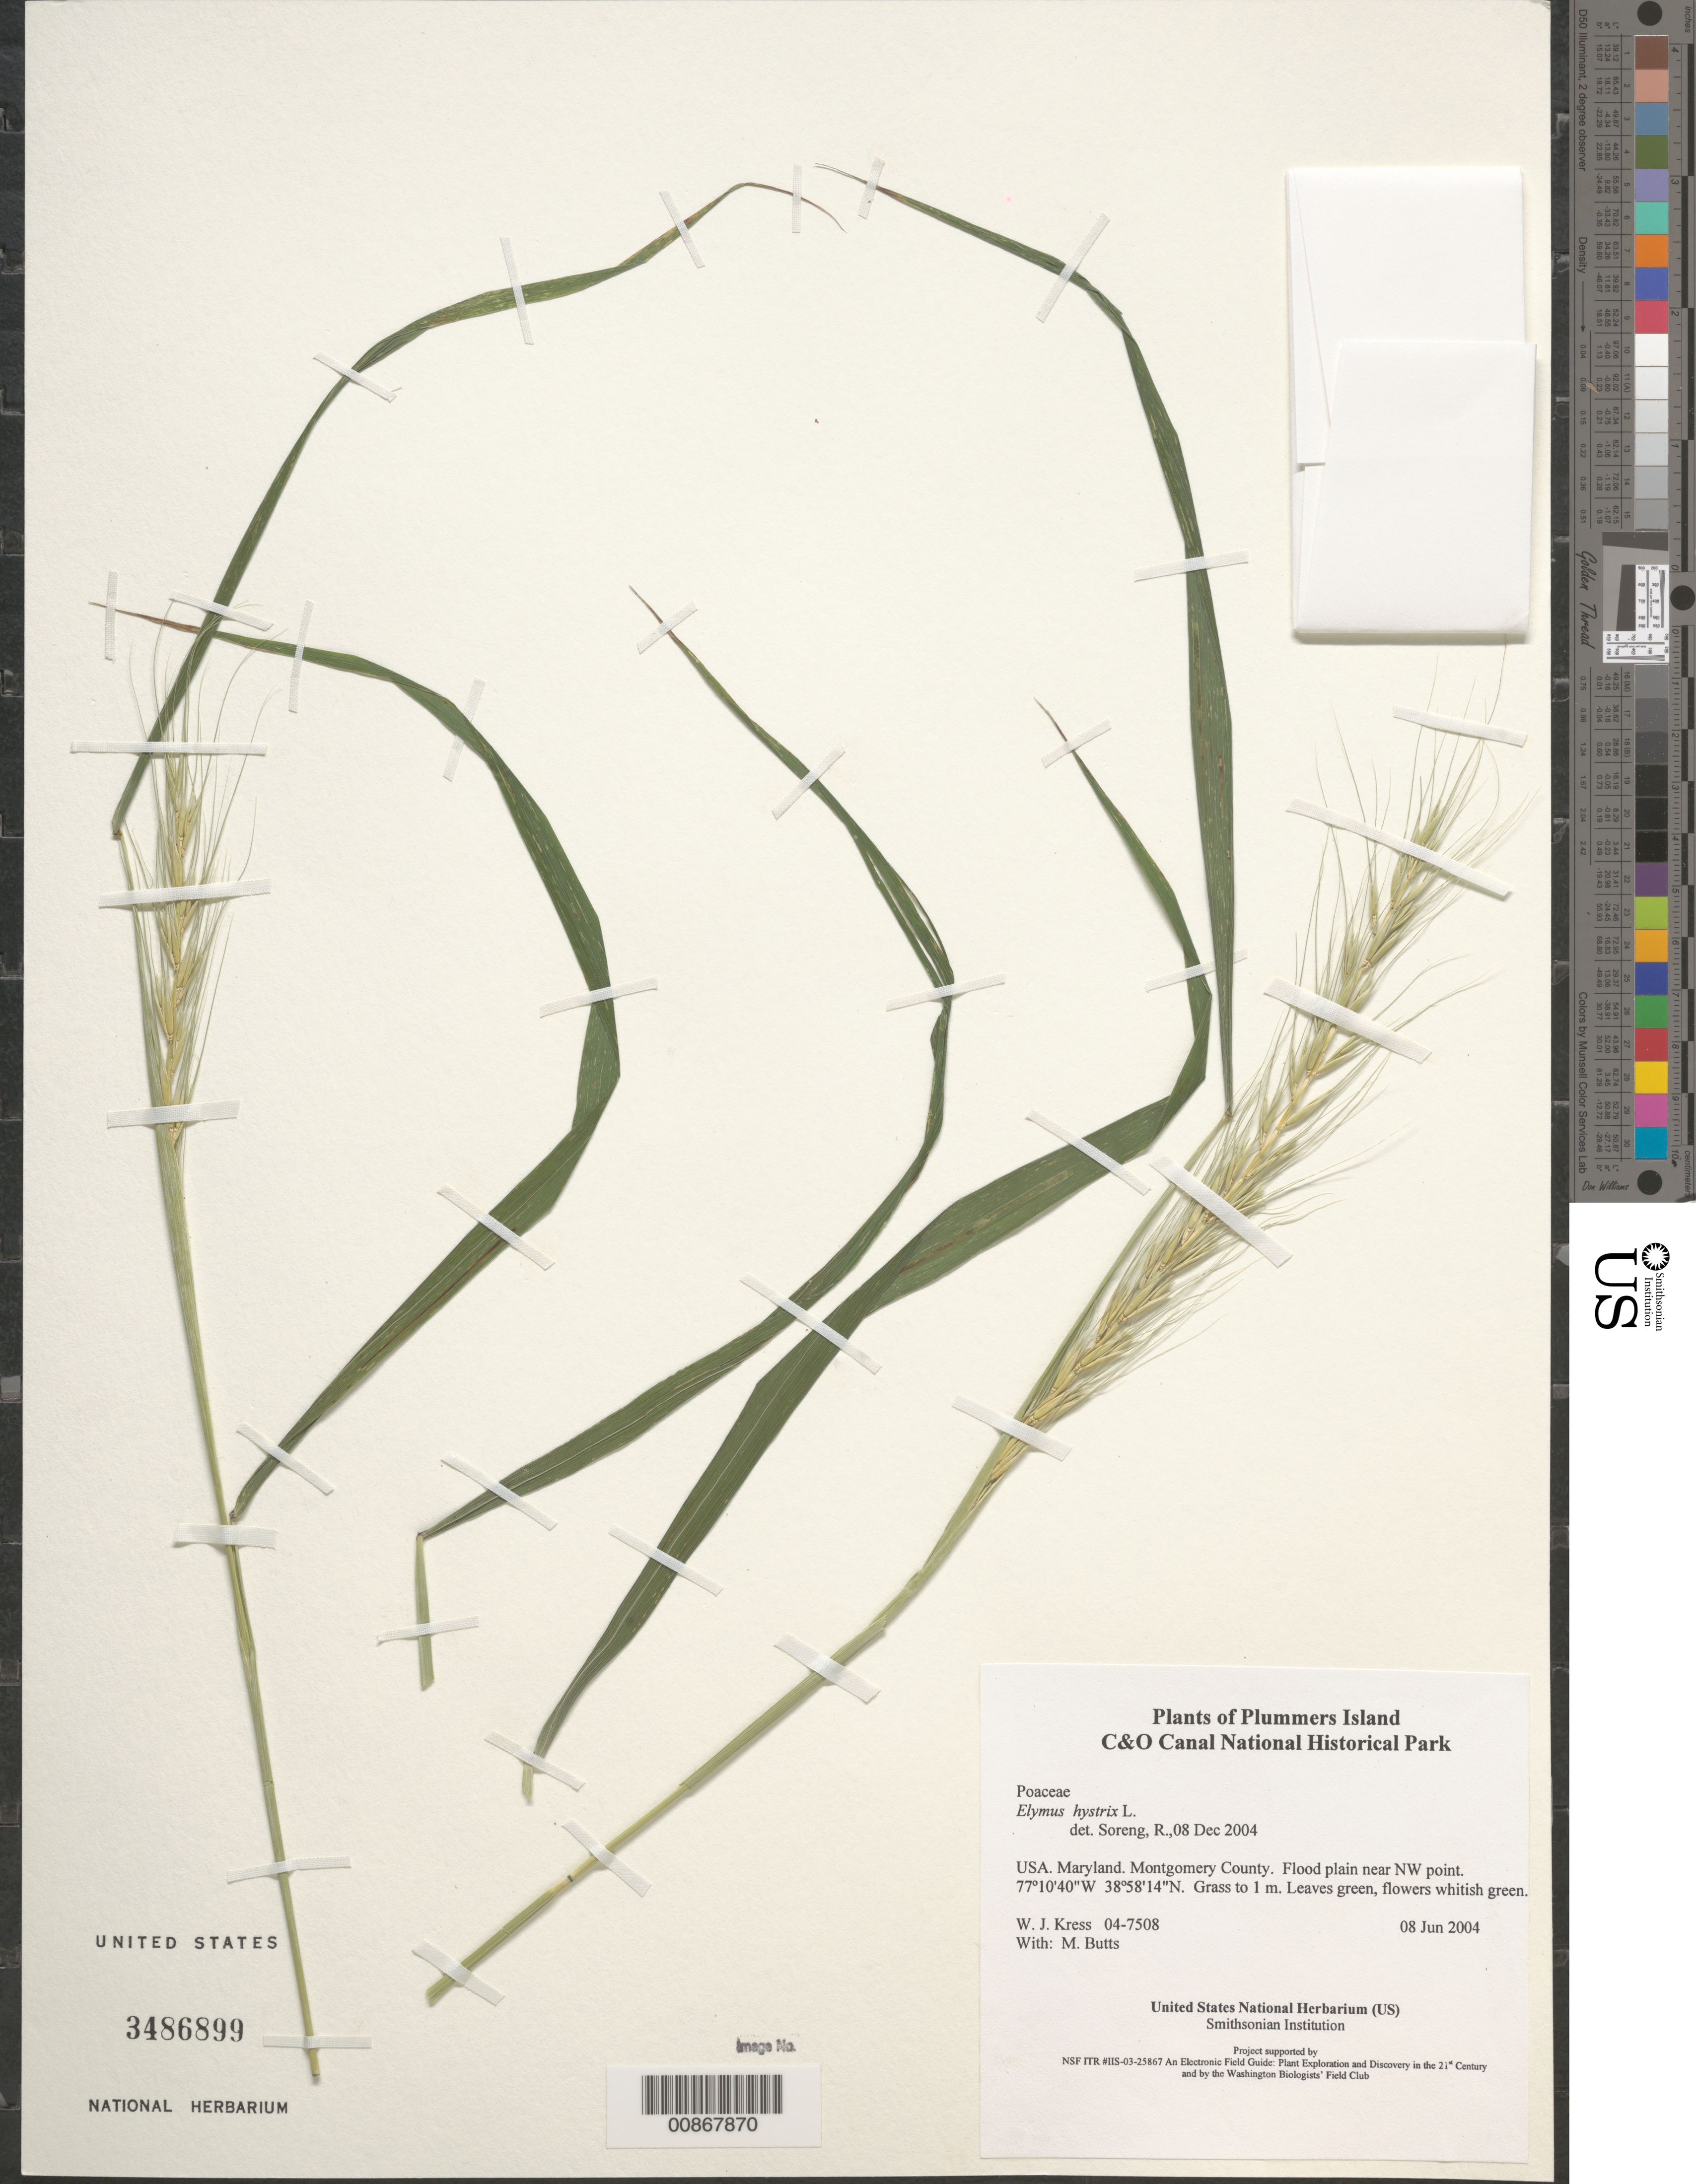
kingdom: Plantae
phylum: Tracheophyta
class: Liliopsida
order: Poales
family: Poaceae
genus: Elymus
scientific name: Elymus hystrix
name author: L.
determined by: Soreng, Robert J., Research Associate (BOT), Smithsonian Institution - National Museum of Natural History (UNITED STATES)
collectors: W. J. Kress & M. B. Butts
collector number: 04-7508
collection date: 2004-06-08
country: United States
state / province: Maryland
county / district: Montgomery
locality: Chesapeake and Ohio Canal National Historical Park, Plummers Island, flood plain near NW point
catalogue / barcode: US 3486899